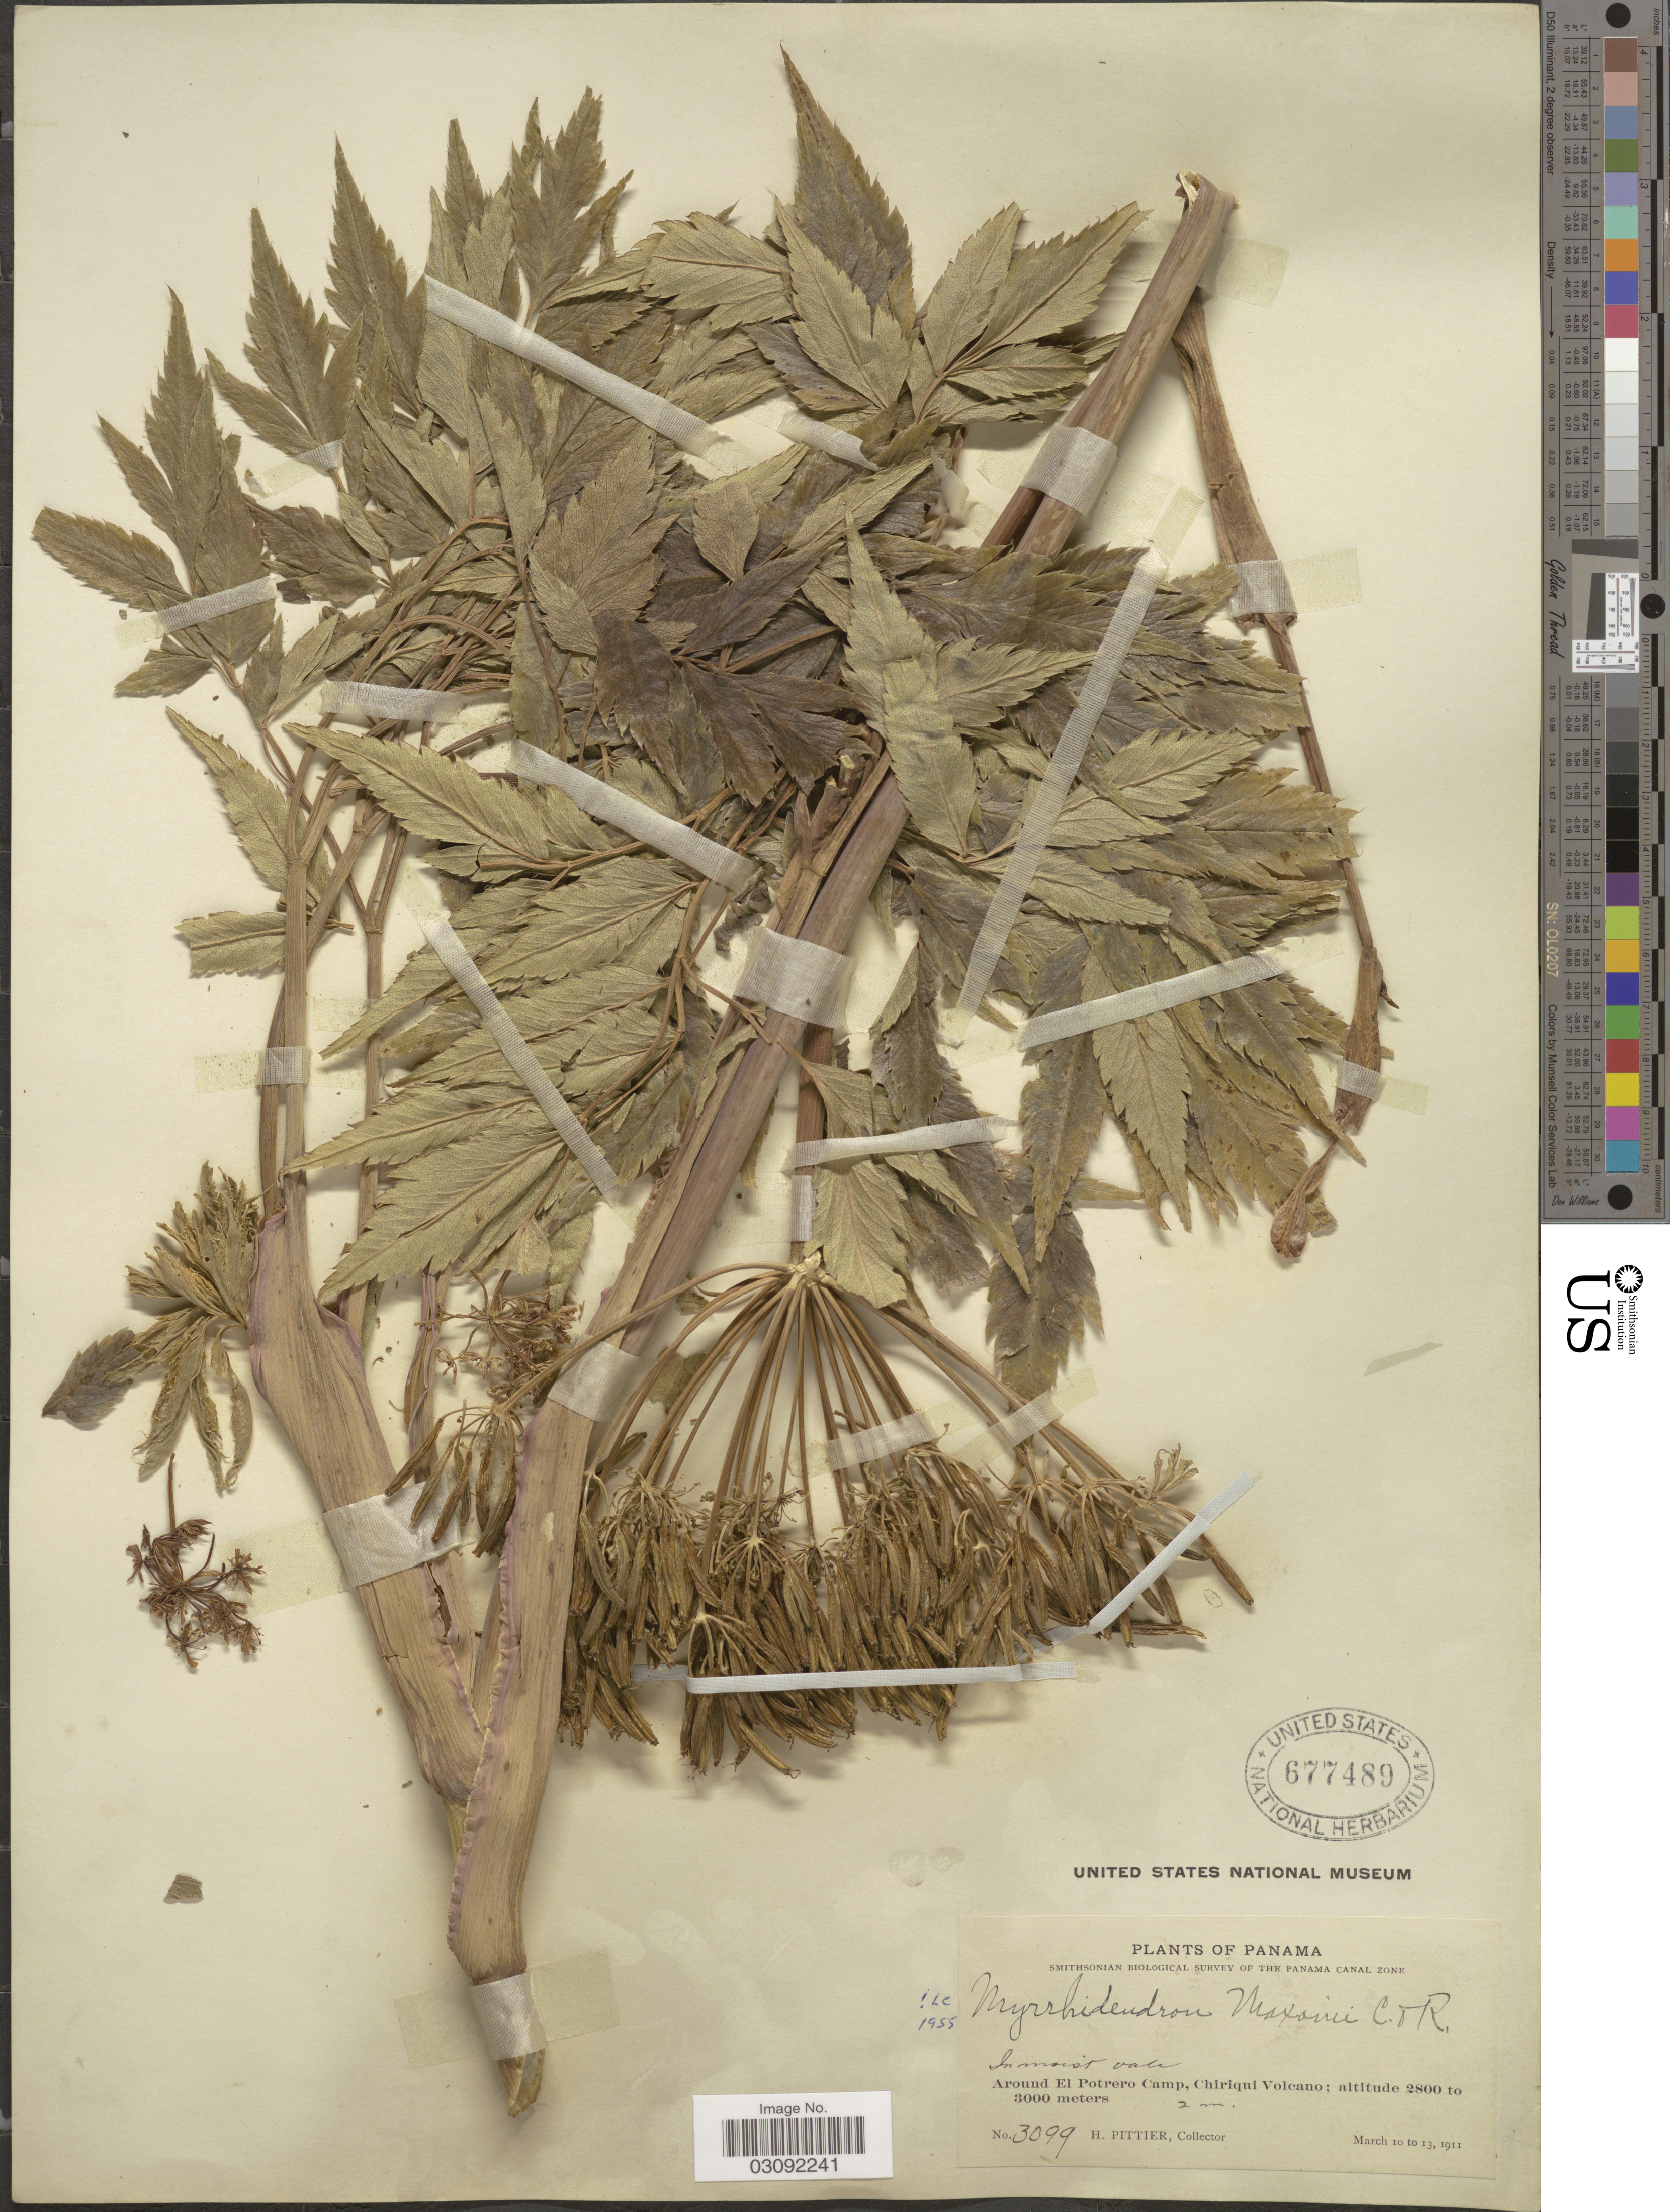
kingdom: Plantae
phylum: Tracheophyta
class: Magnoliopsida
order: Apiales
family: Apiaceae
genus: Myrrhidendron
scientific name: Myrrhidendron maxonii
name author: J.M. Coult. & Rose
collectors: H. F. Pittier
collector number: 3099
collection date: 1911-03-10/1911-03-13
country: Panama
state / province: Chiriqui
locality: Around El Potrero Camp, Chiriqui Volcano.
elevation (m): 2800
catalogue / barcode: US 677489